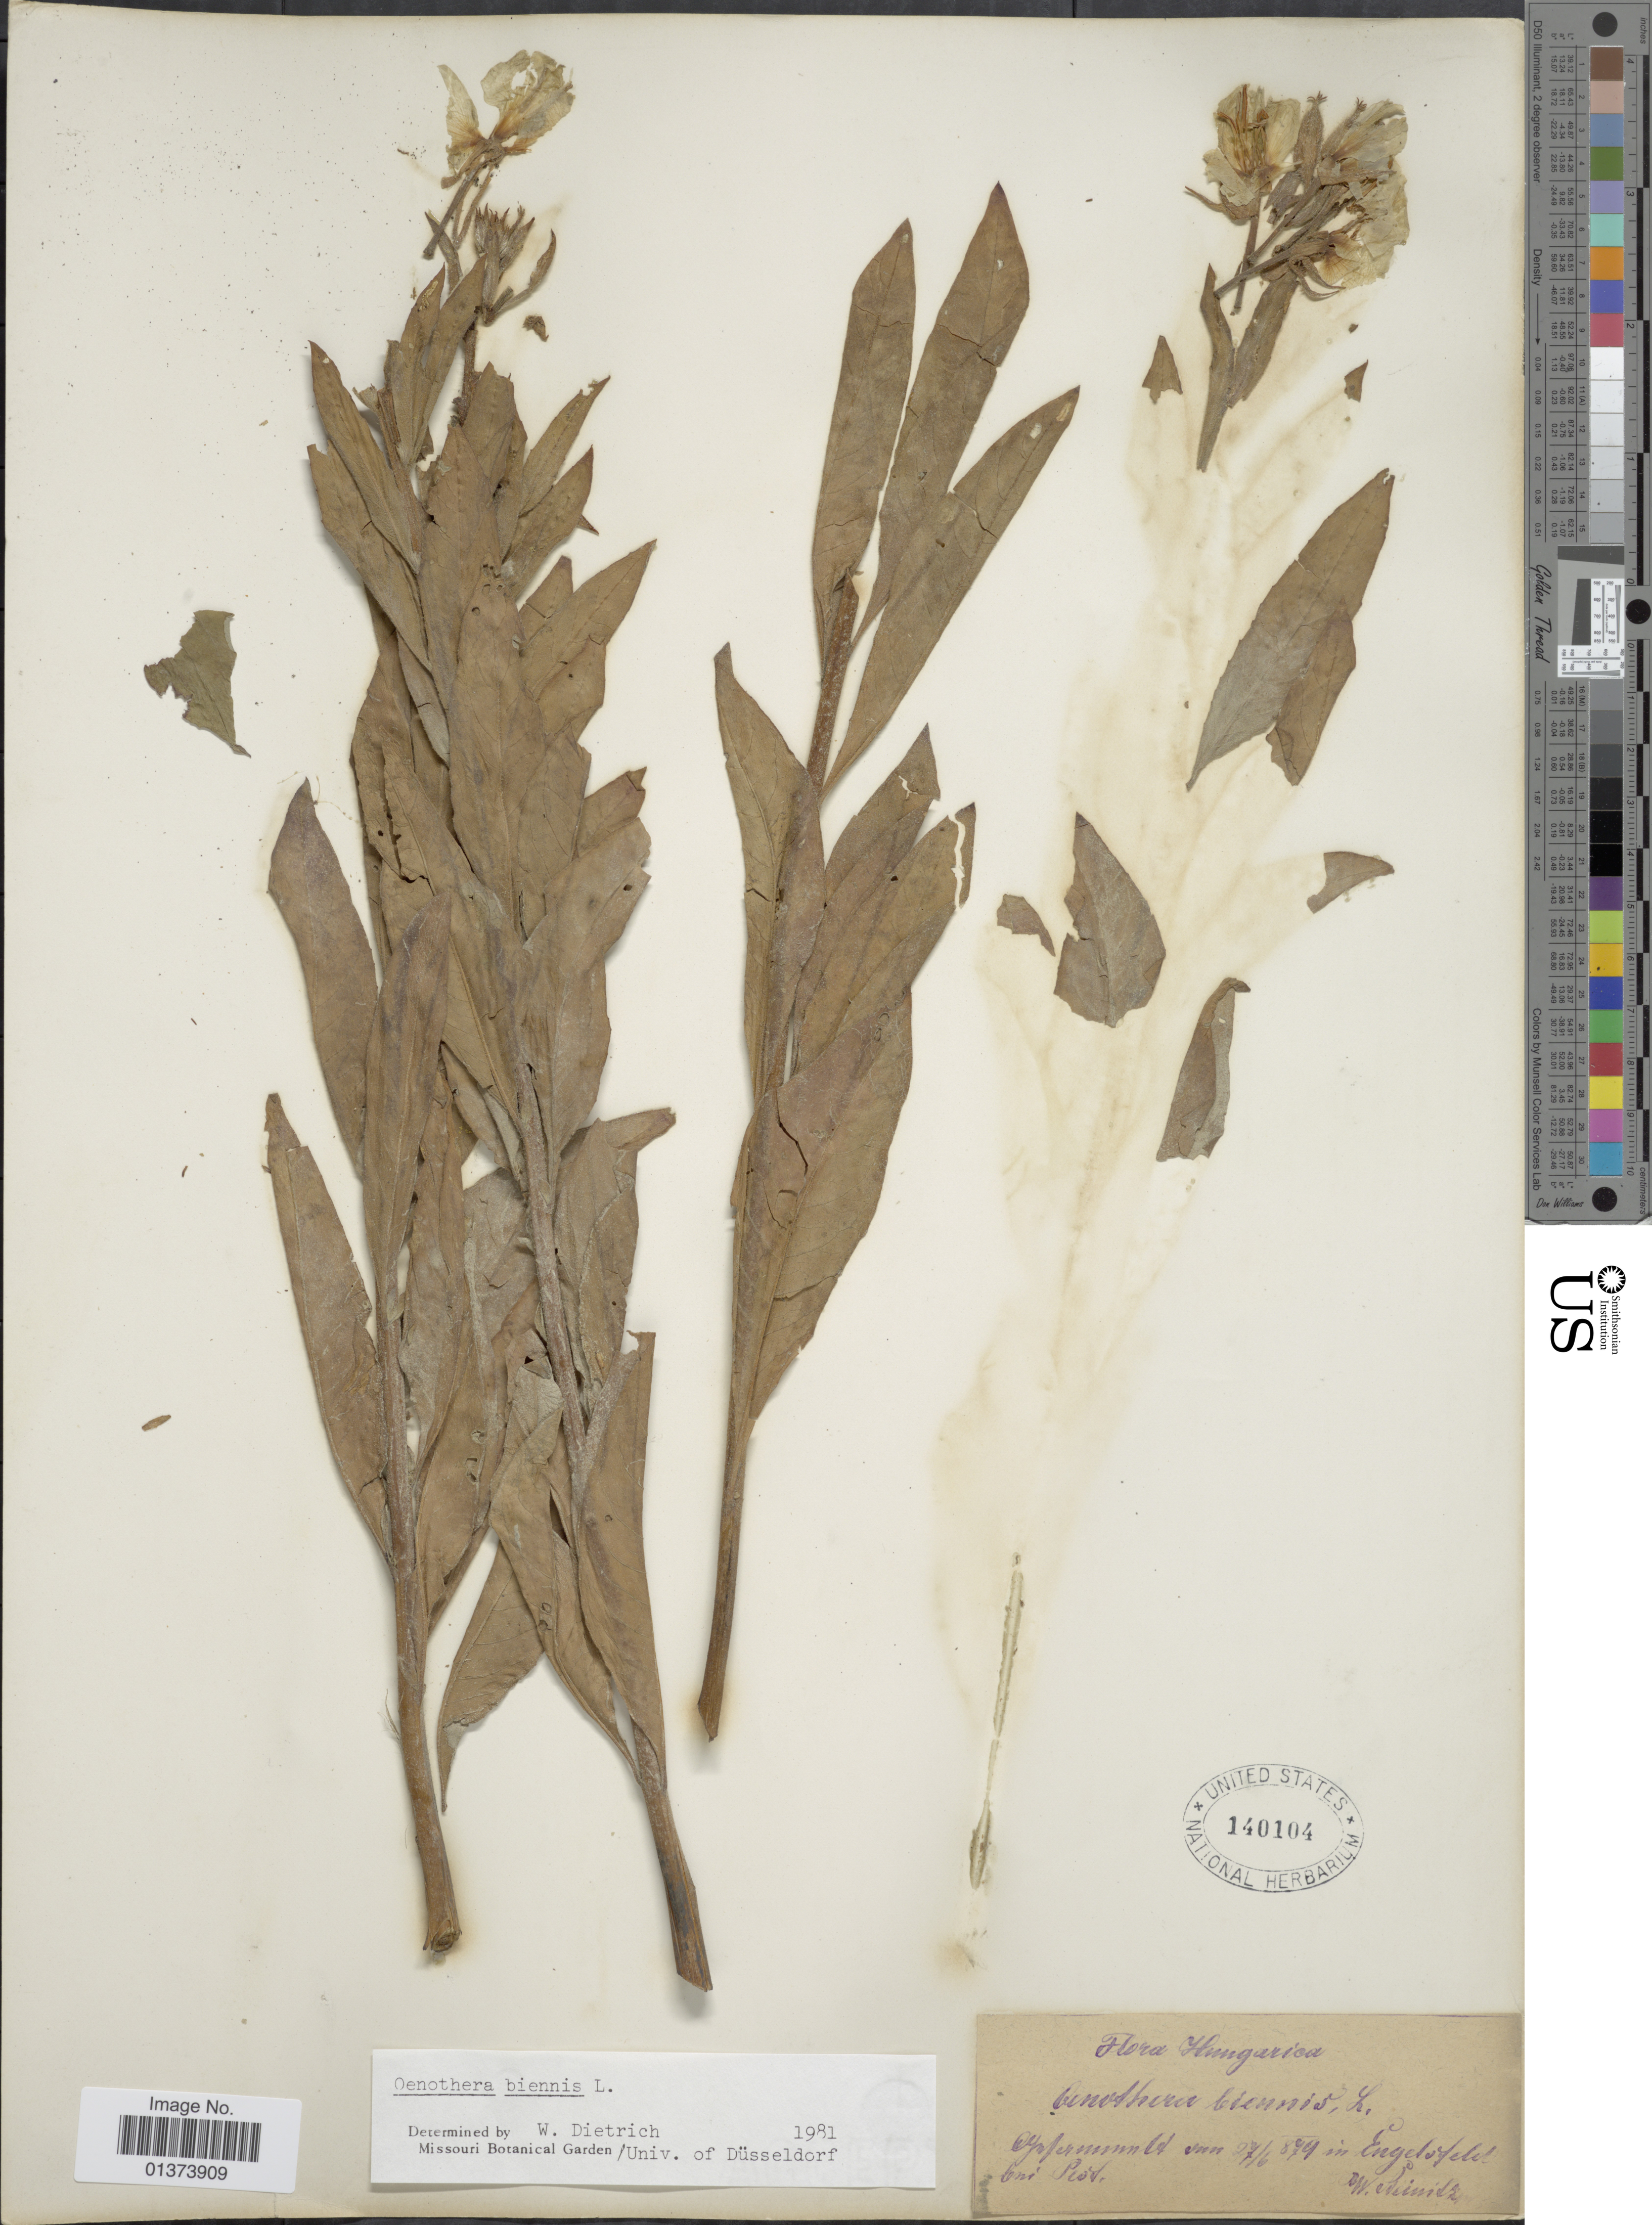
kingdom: Plantae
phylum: Tracheophyta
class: Magnoliopsida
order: Myrtales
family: Onagraceae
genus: Oenothera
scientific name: Oenothera biennis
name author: L.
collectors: W. Reinitz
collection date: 1879-06-27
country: Hungary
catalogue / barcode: US 140104